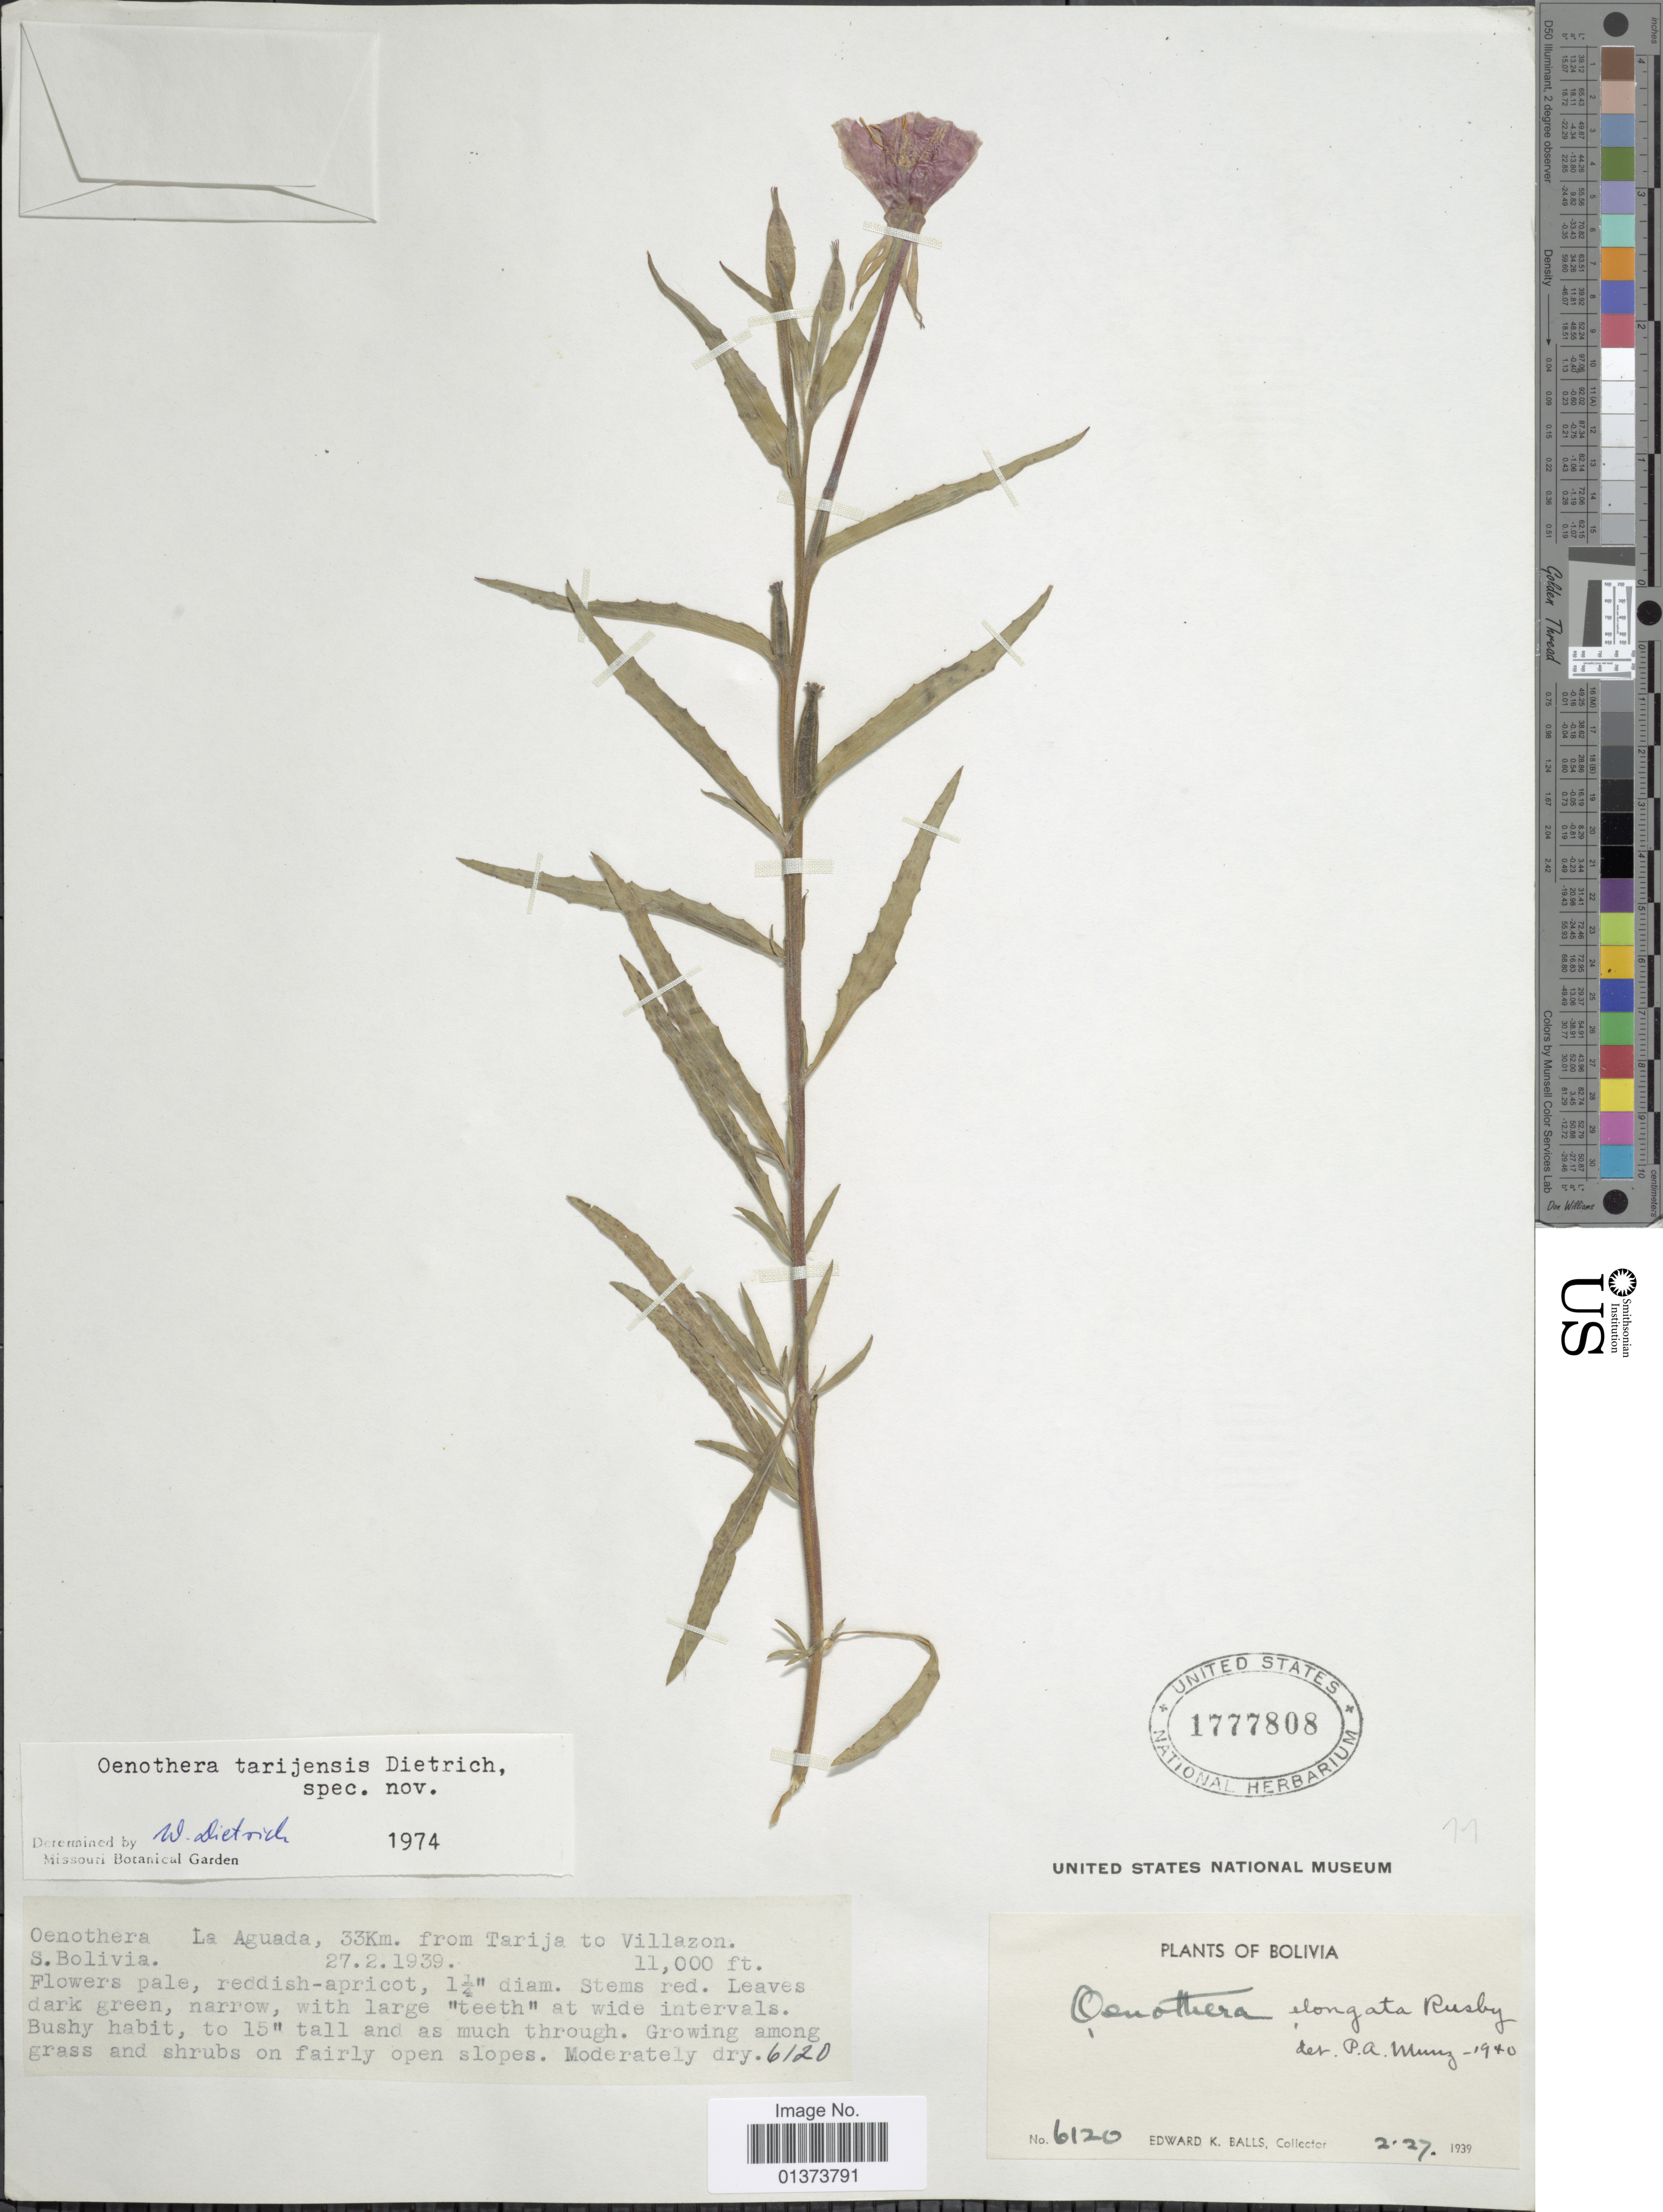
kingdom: Plantae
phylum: Tracheophyta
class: Magnoliopsida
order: Myrtales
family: Onagraceae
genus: Oenothera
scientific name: Oenothera tarijensis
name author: W. Dietr.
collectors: E. K. Balls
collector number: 6120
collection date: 1939-02-27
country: Bolivia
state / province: Tarija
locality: La Aguada, 33Km. from Tarija to Villazon, S. Bolivia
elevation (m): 3353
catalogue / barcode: US 1777808